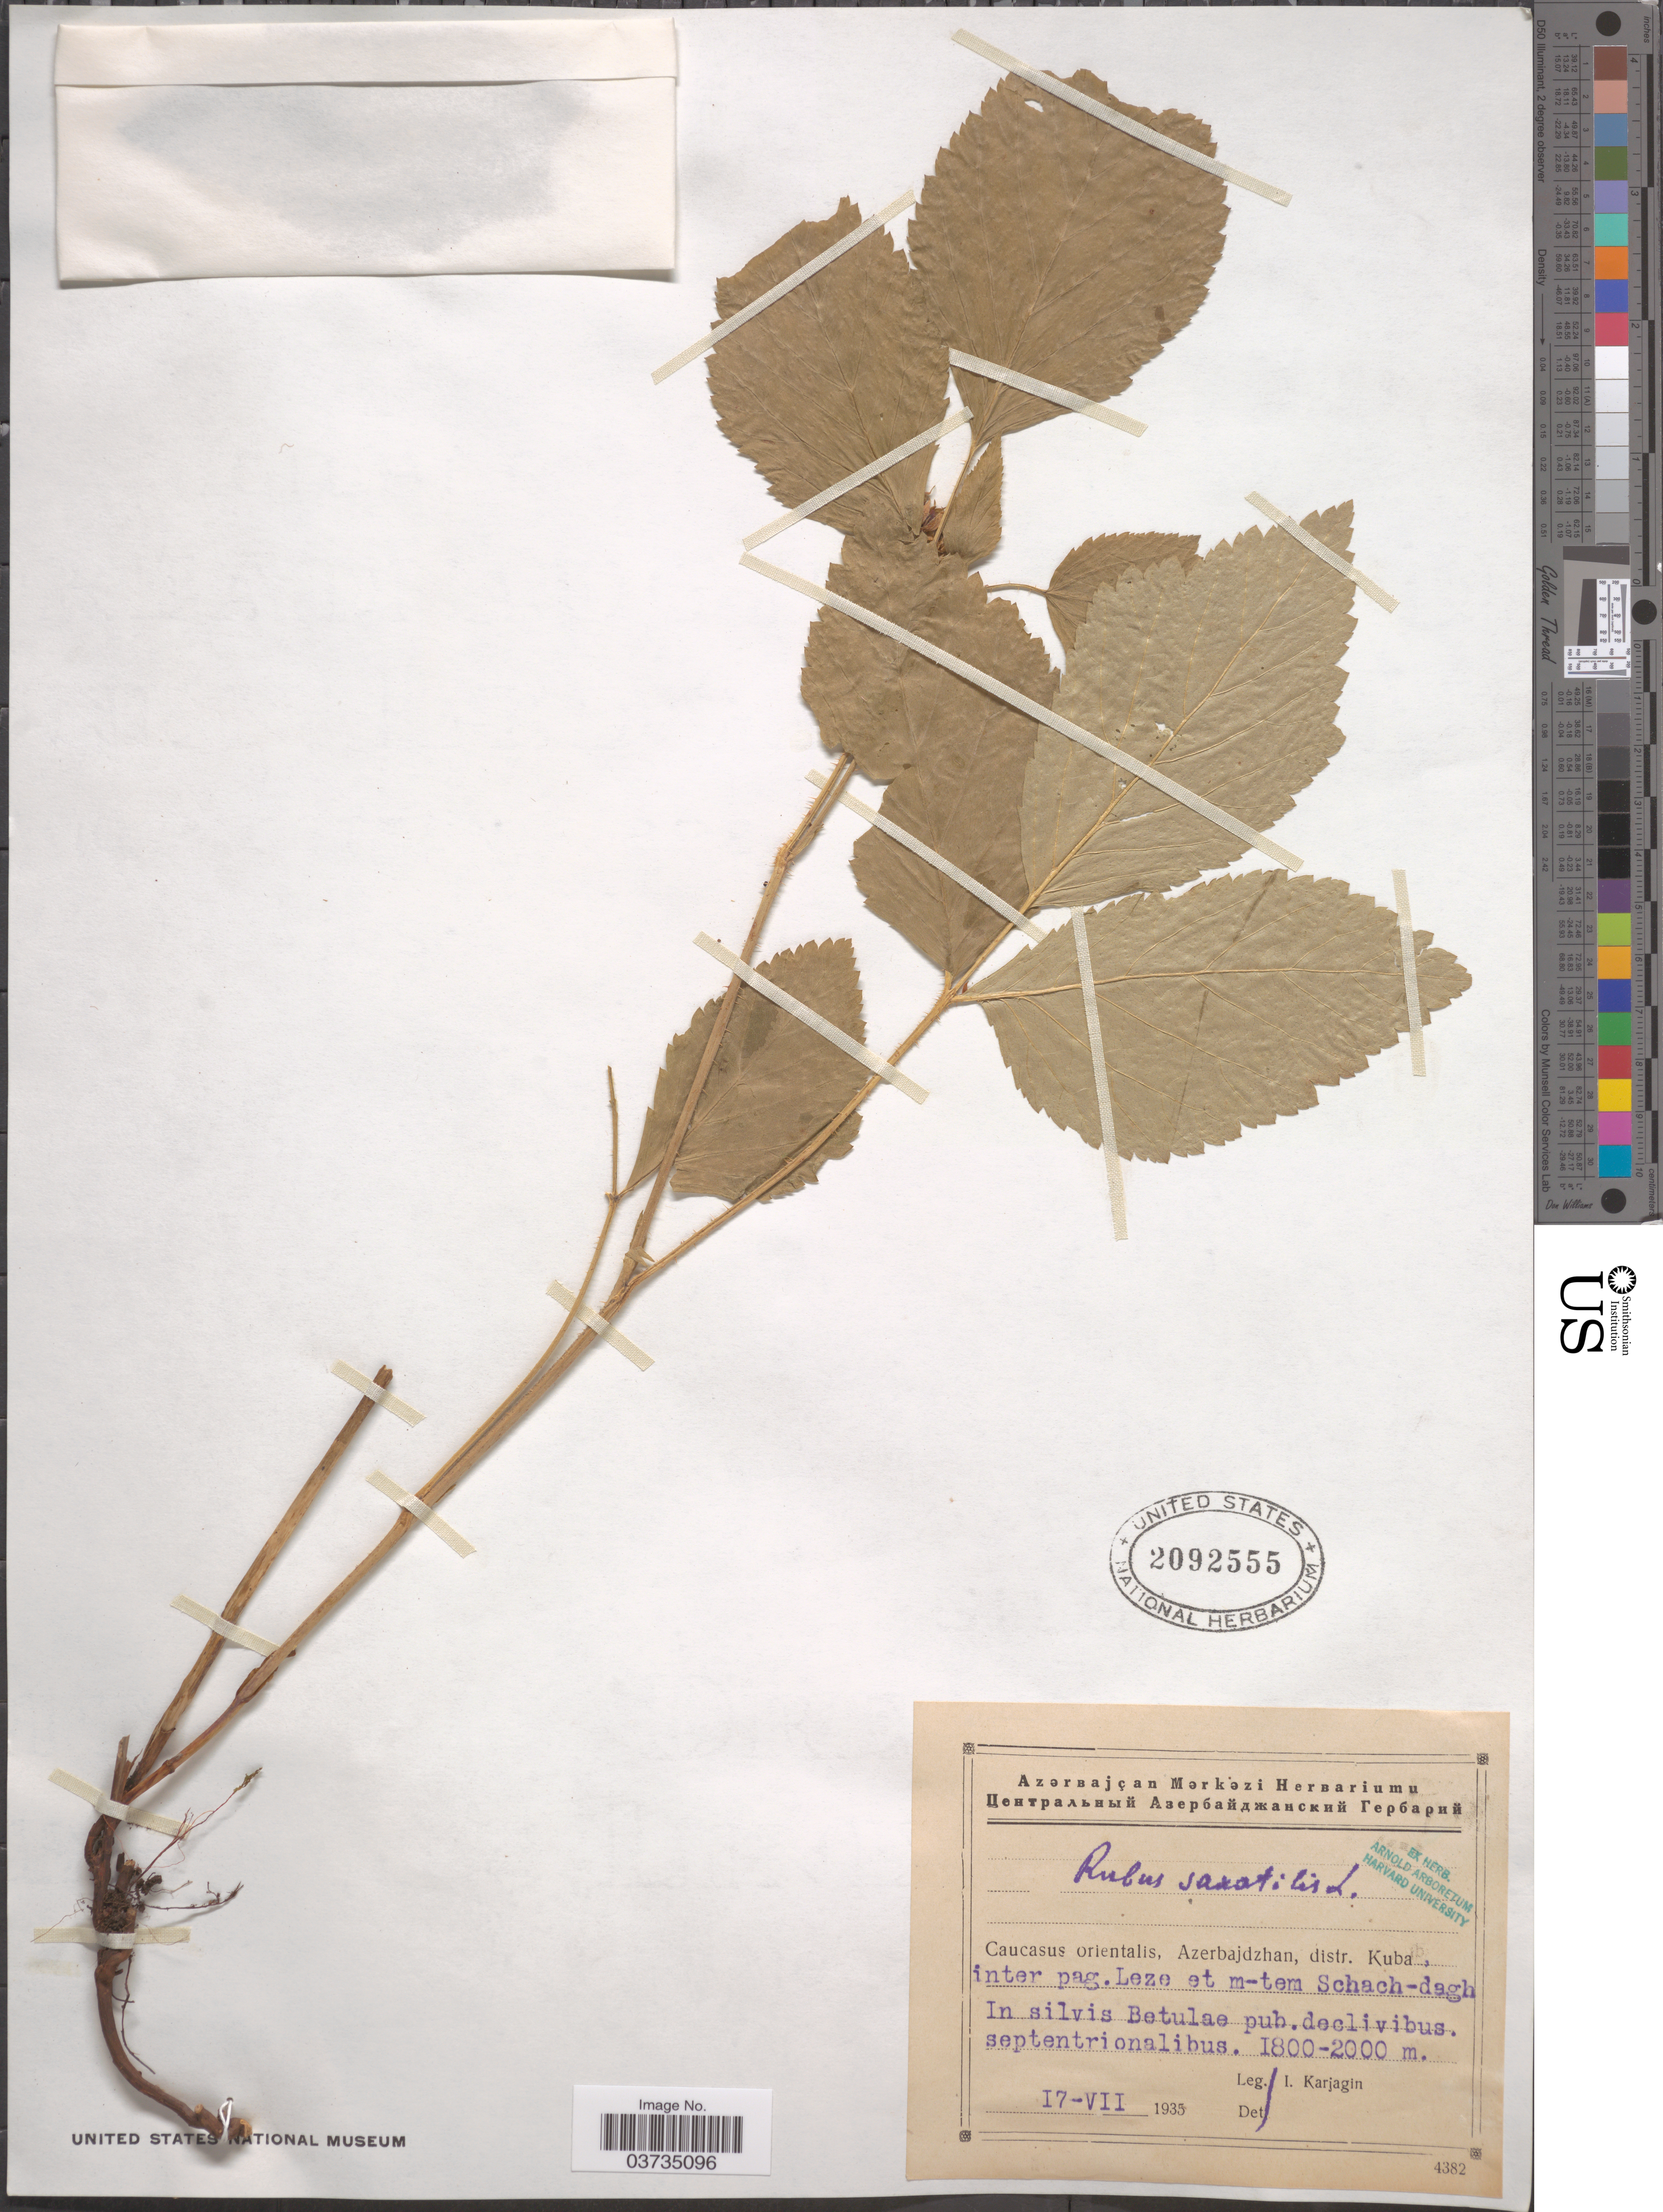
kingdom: Plantae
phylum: Tracheophyta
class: Magnoliopsida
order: Rosales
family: Rosaceae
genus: Rubus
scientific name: Rubus saxatilis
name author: L.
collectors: I. Karjagin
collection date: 1935-07-17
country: Azerbaijan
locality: Caucasus orientalis. Distr. Kuba, inter pag. Leze et m-tem Schach-dagh.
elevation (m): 1800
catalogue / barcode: US 2092555